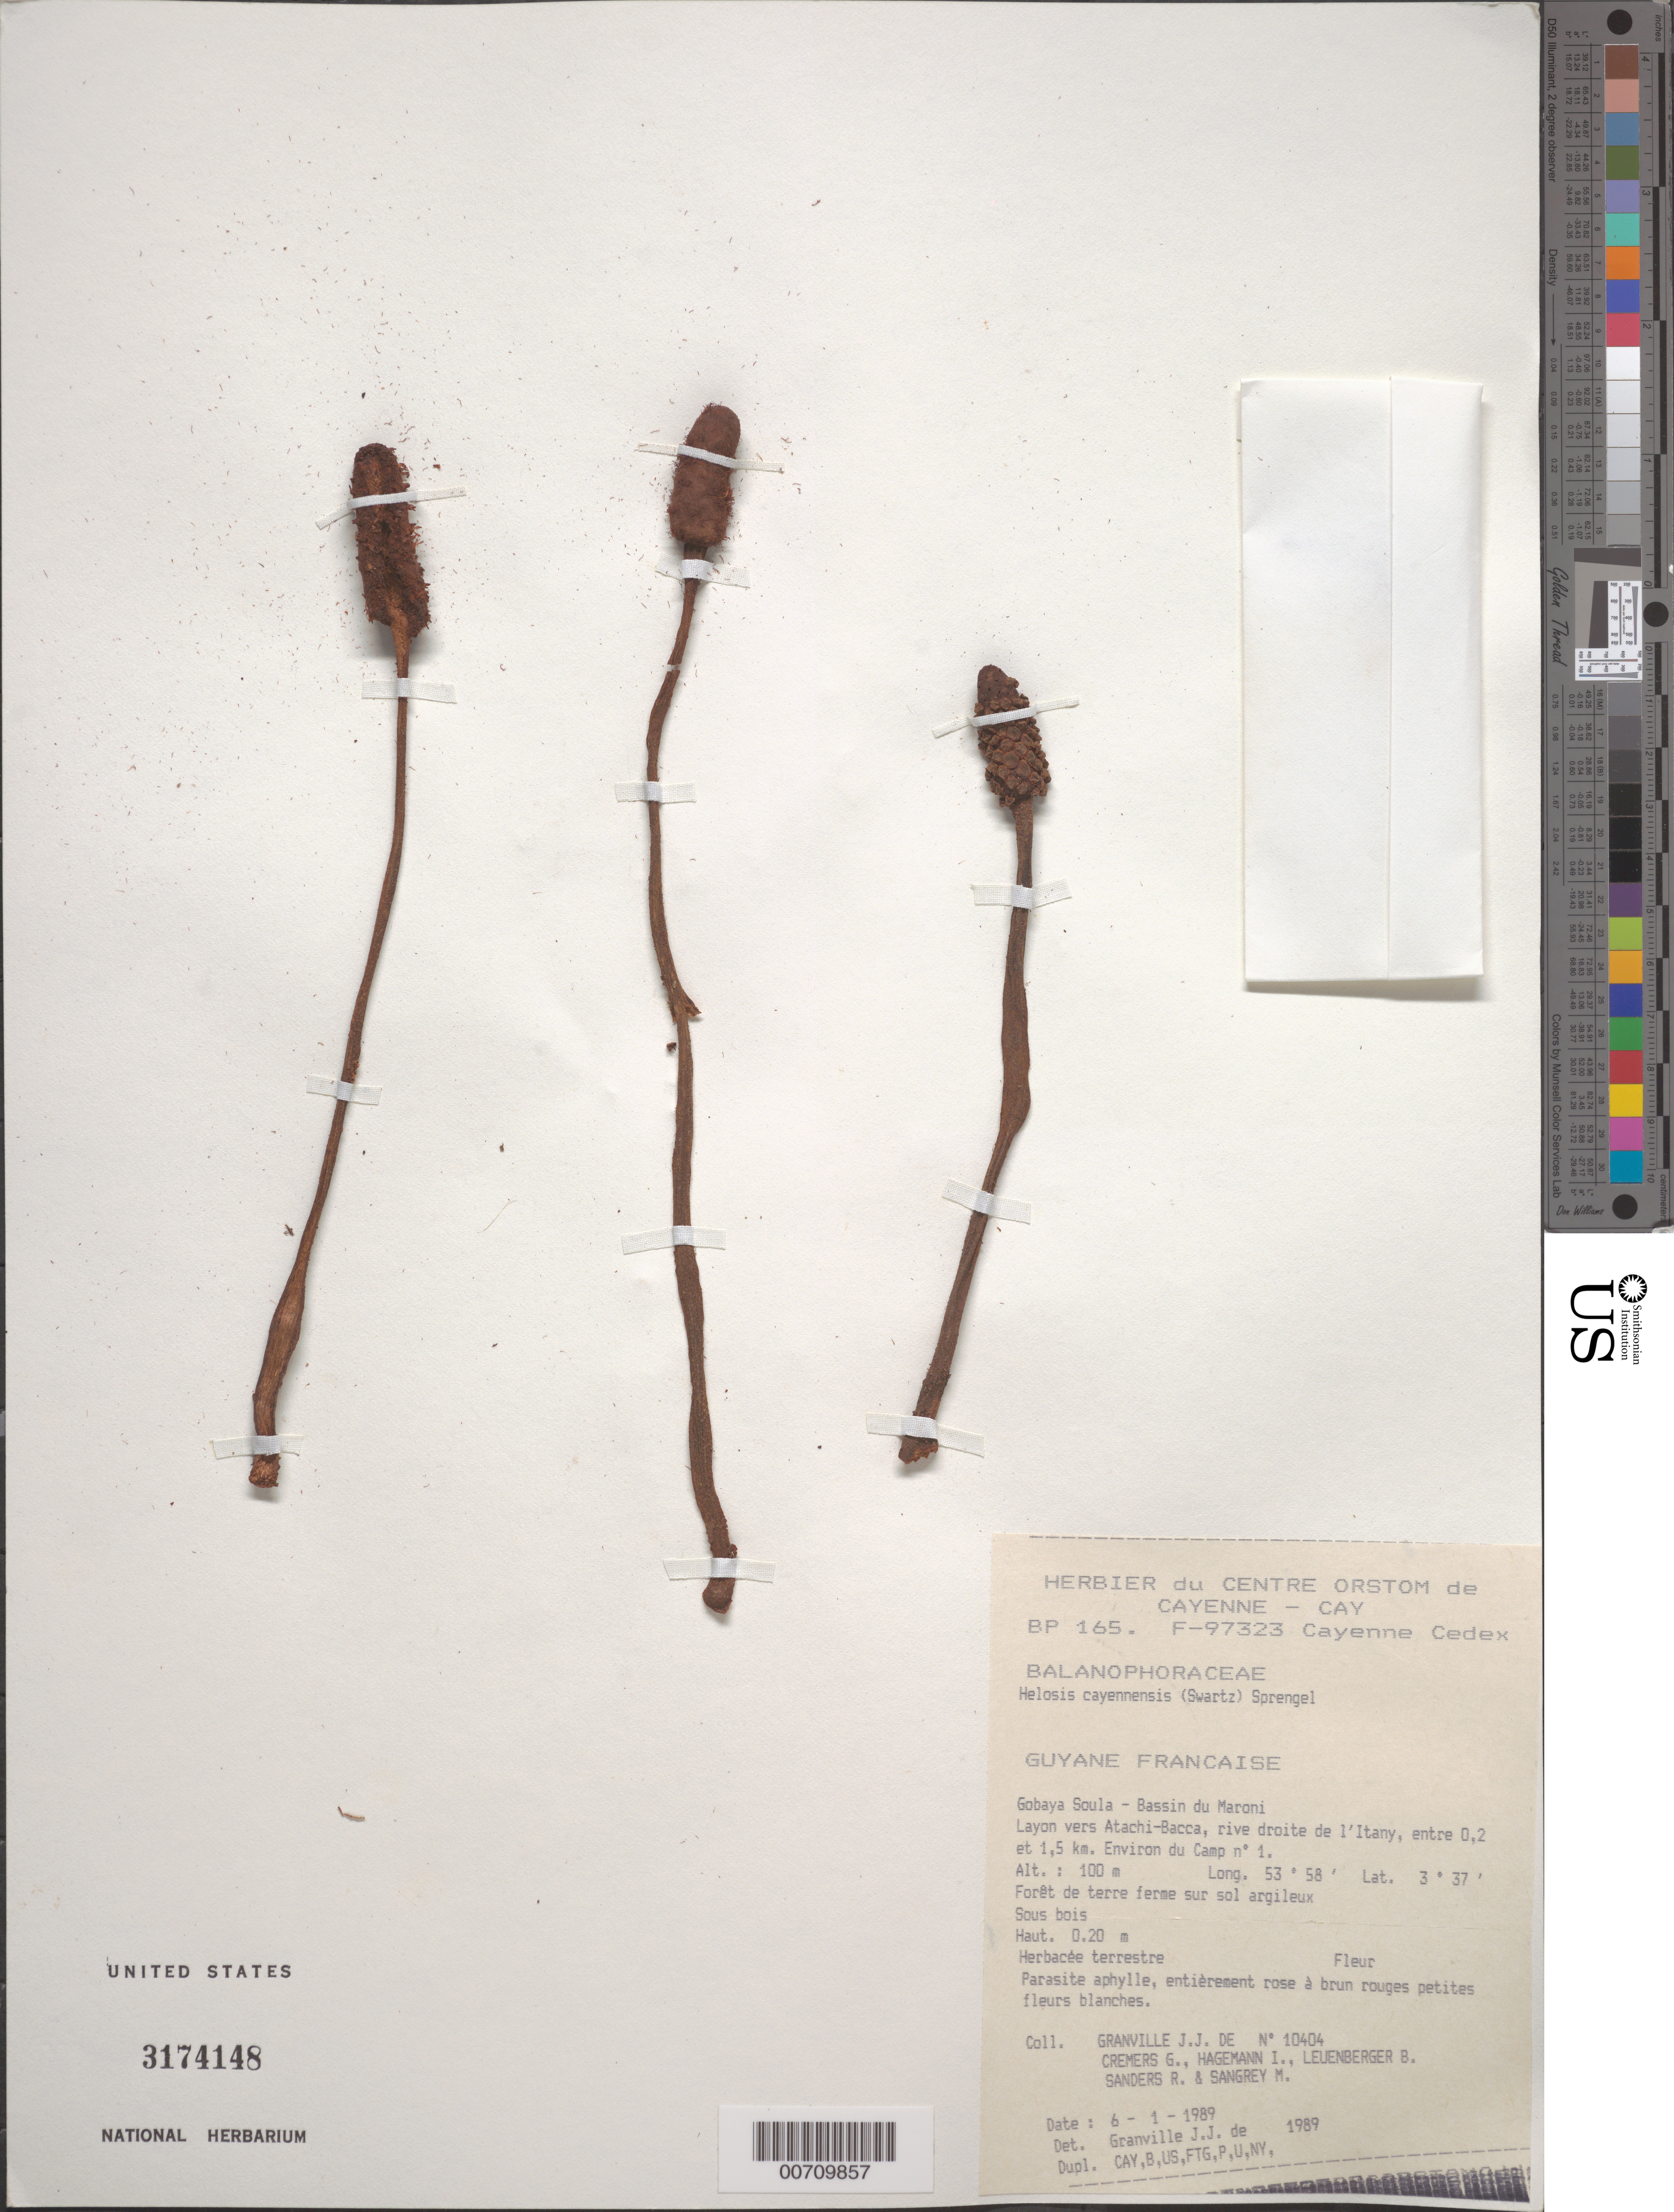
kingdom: Plantae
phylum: Tracheophyta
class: Magnoliopsida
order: Santalales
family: Balanophoraceae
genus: Helosis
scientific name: Helosis cayennensis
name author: (Sw.) Spreng.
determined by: Granville, J. J. de, (CAY), Institut de Recherche pour le Developpement (IRD) (FRENCH GUIANA)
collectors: J.-J. de Granville, G. Cremers, J. Hagemann, B. E. Leuenberger & M. S. Sangrey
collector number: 10404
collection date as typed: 6-Jan-89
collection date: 1989-01-06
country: French Guiana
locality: Gobaya Soula, Bassin du Maroni, layon vers Monts Atachi-Bacca, rive droite de l'Itany, entre 0.2 et 1.5 km. Env. De camp 1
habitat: Forêt de terre ferme sur sol argileux. Sous bois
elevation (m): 100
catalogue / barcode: US 3174148